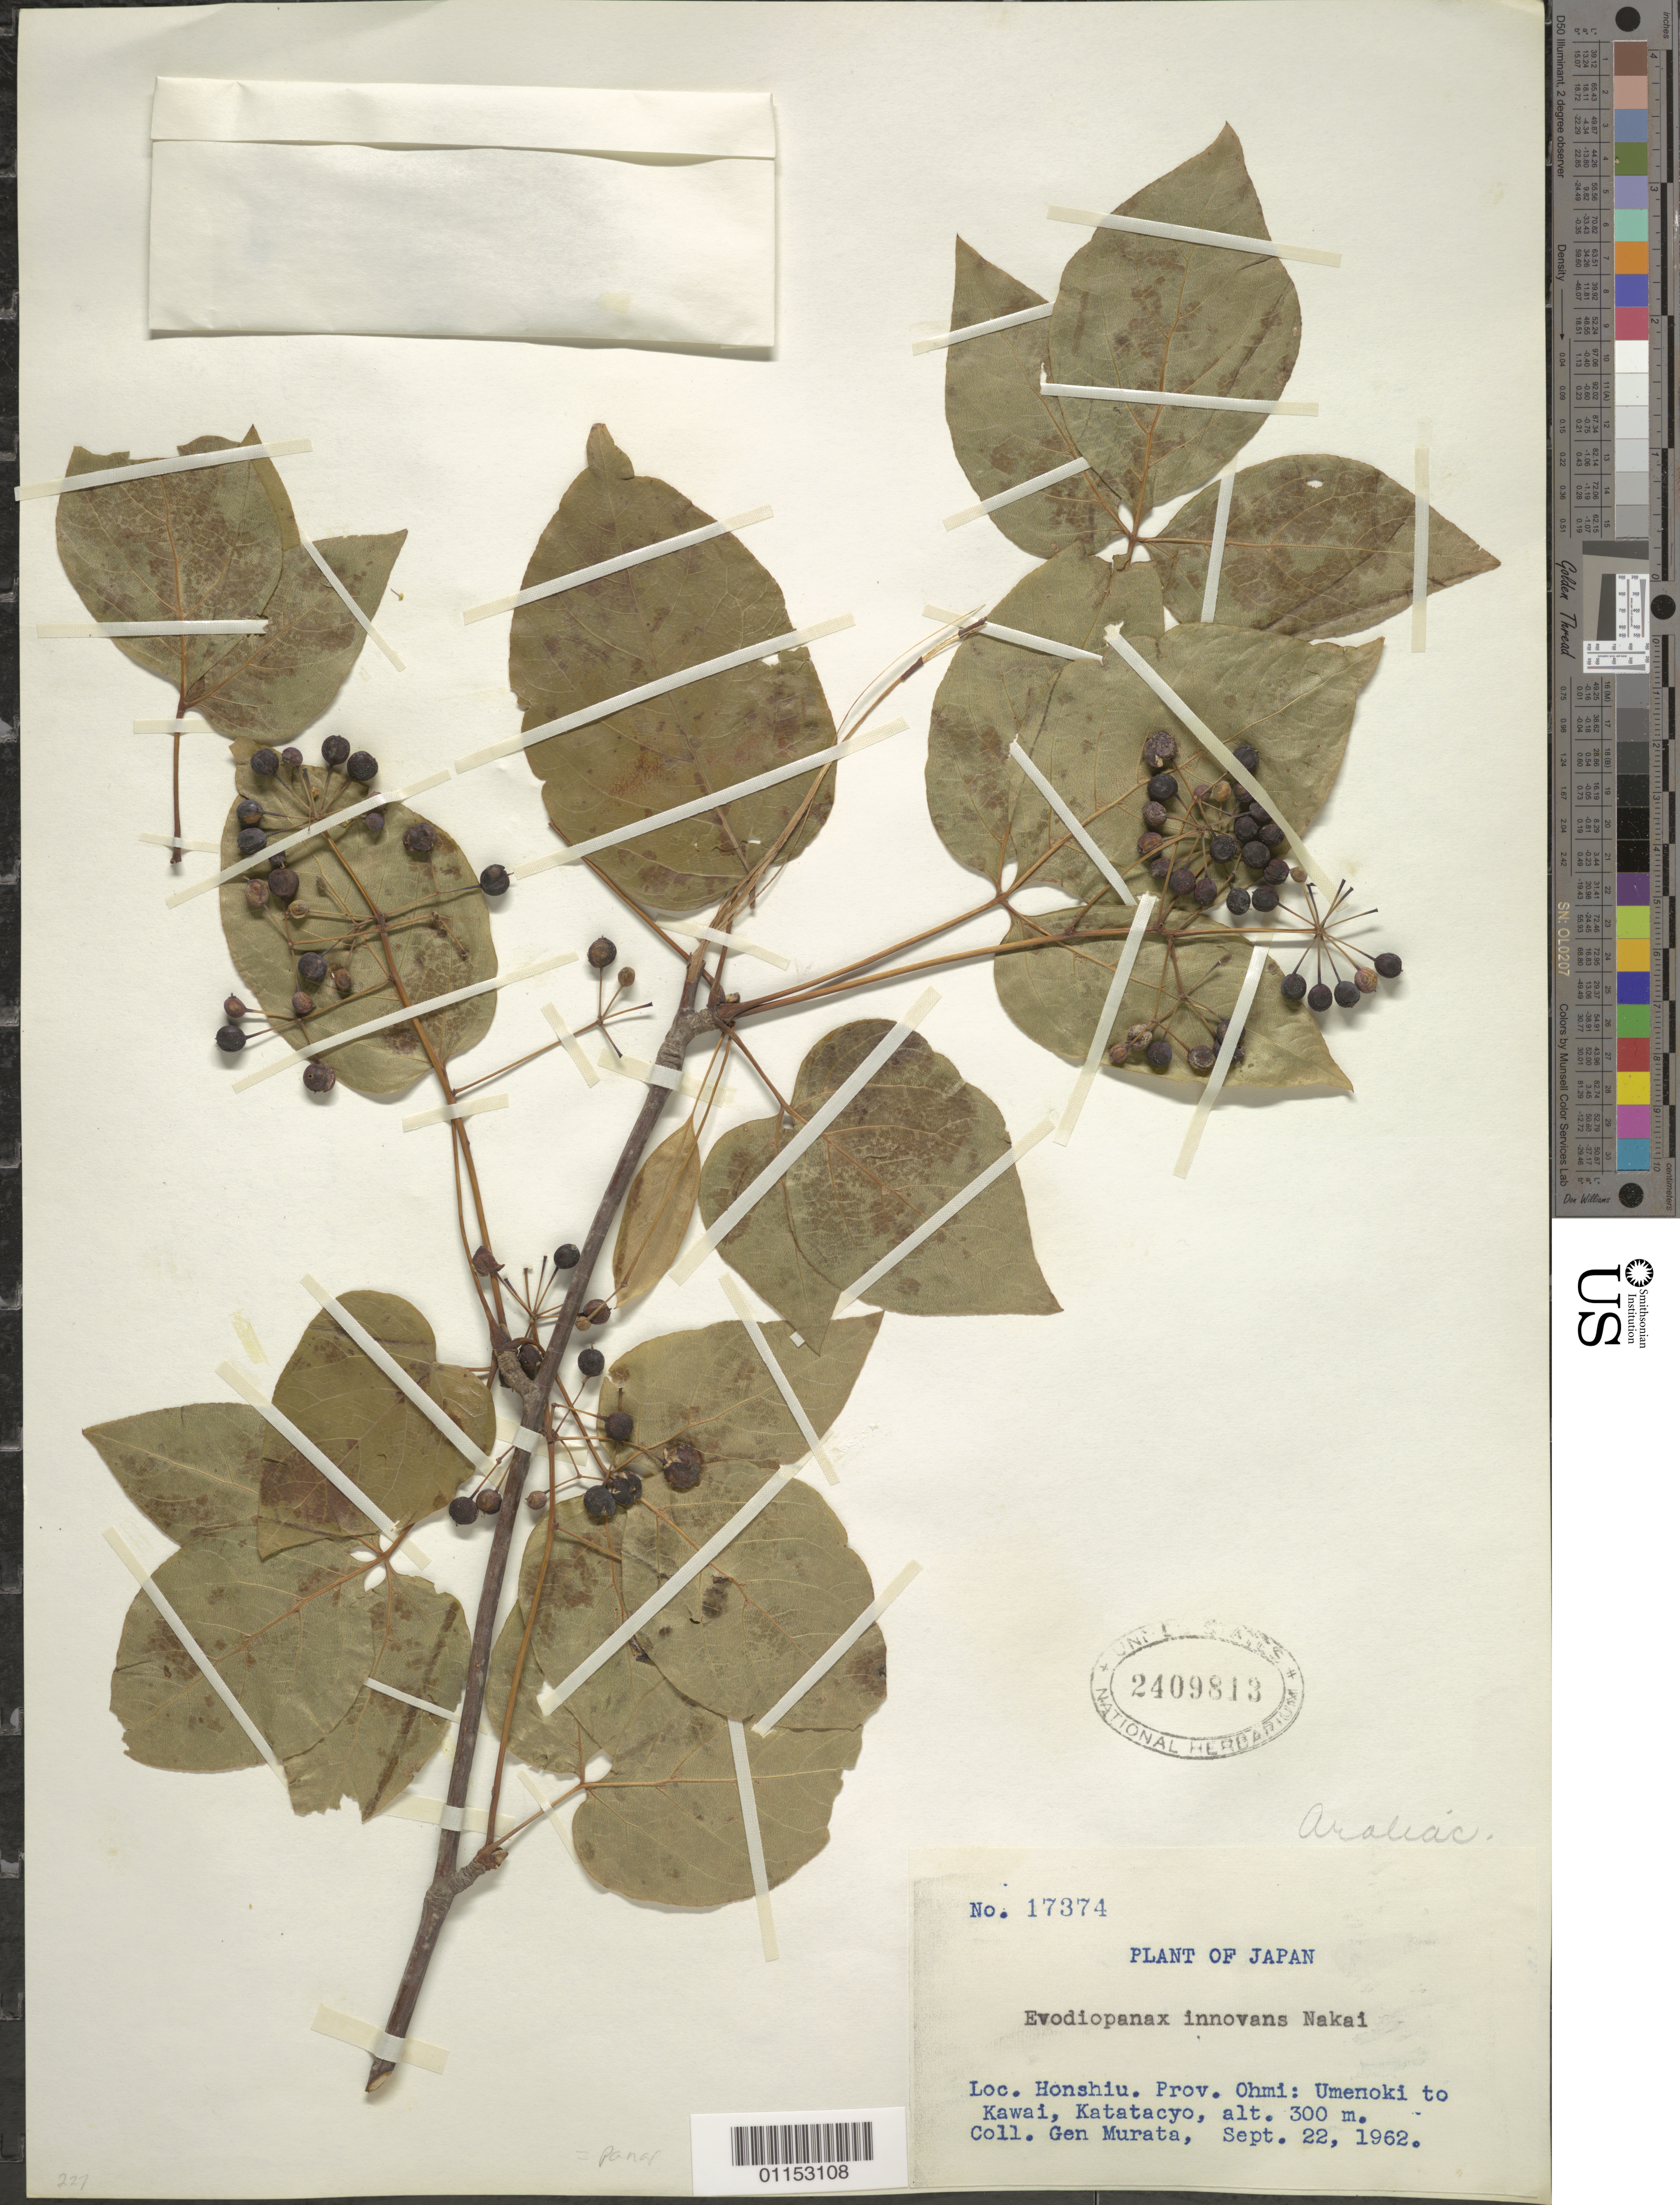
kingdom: Plantae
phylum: Tracheophyta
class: Magnoliopsida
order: Apiales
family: Araliaceae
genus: Gamblea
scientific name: Gamblea innovans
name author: (Siebold & Zucc.) C.B. Shang et al.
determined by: (US) Smithsonian Institution - National Museum of Natural History - Department of Botany (UNITED STATES)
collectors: G. Murata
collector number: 17374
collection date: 1962-09-22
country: Japan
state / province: Siga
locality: Prov. Ohmi: Umenoki to Kawai, Katatacyo.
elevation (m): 300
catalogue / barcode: US 2409813